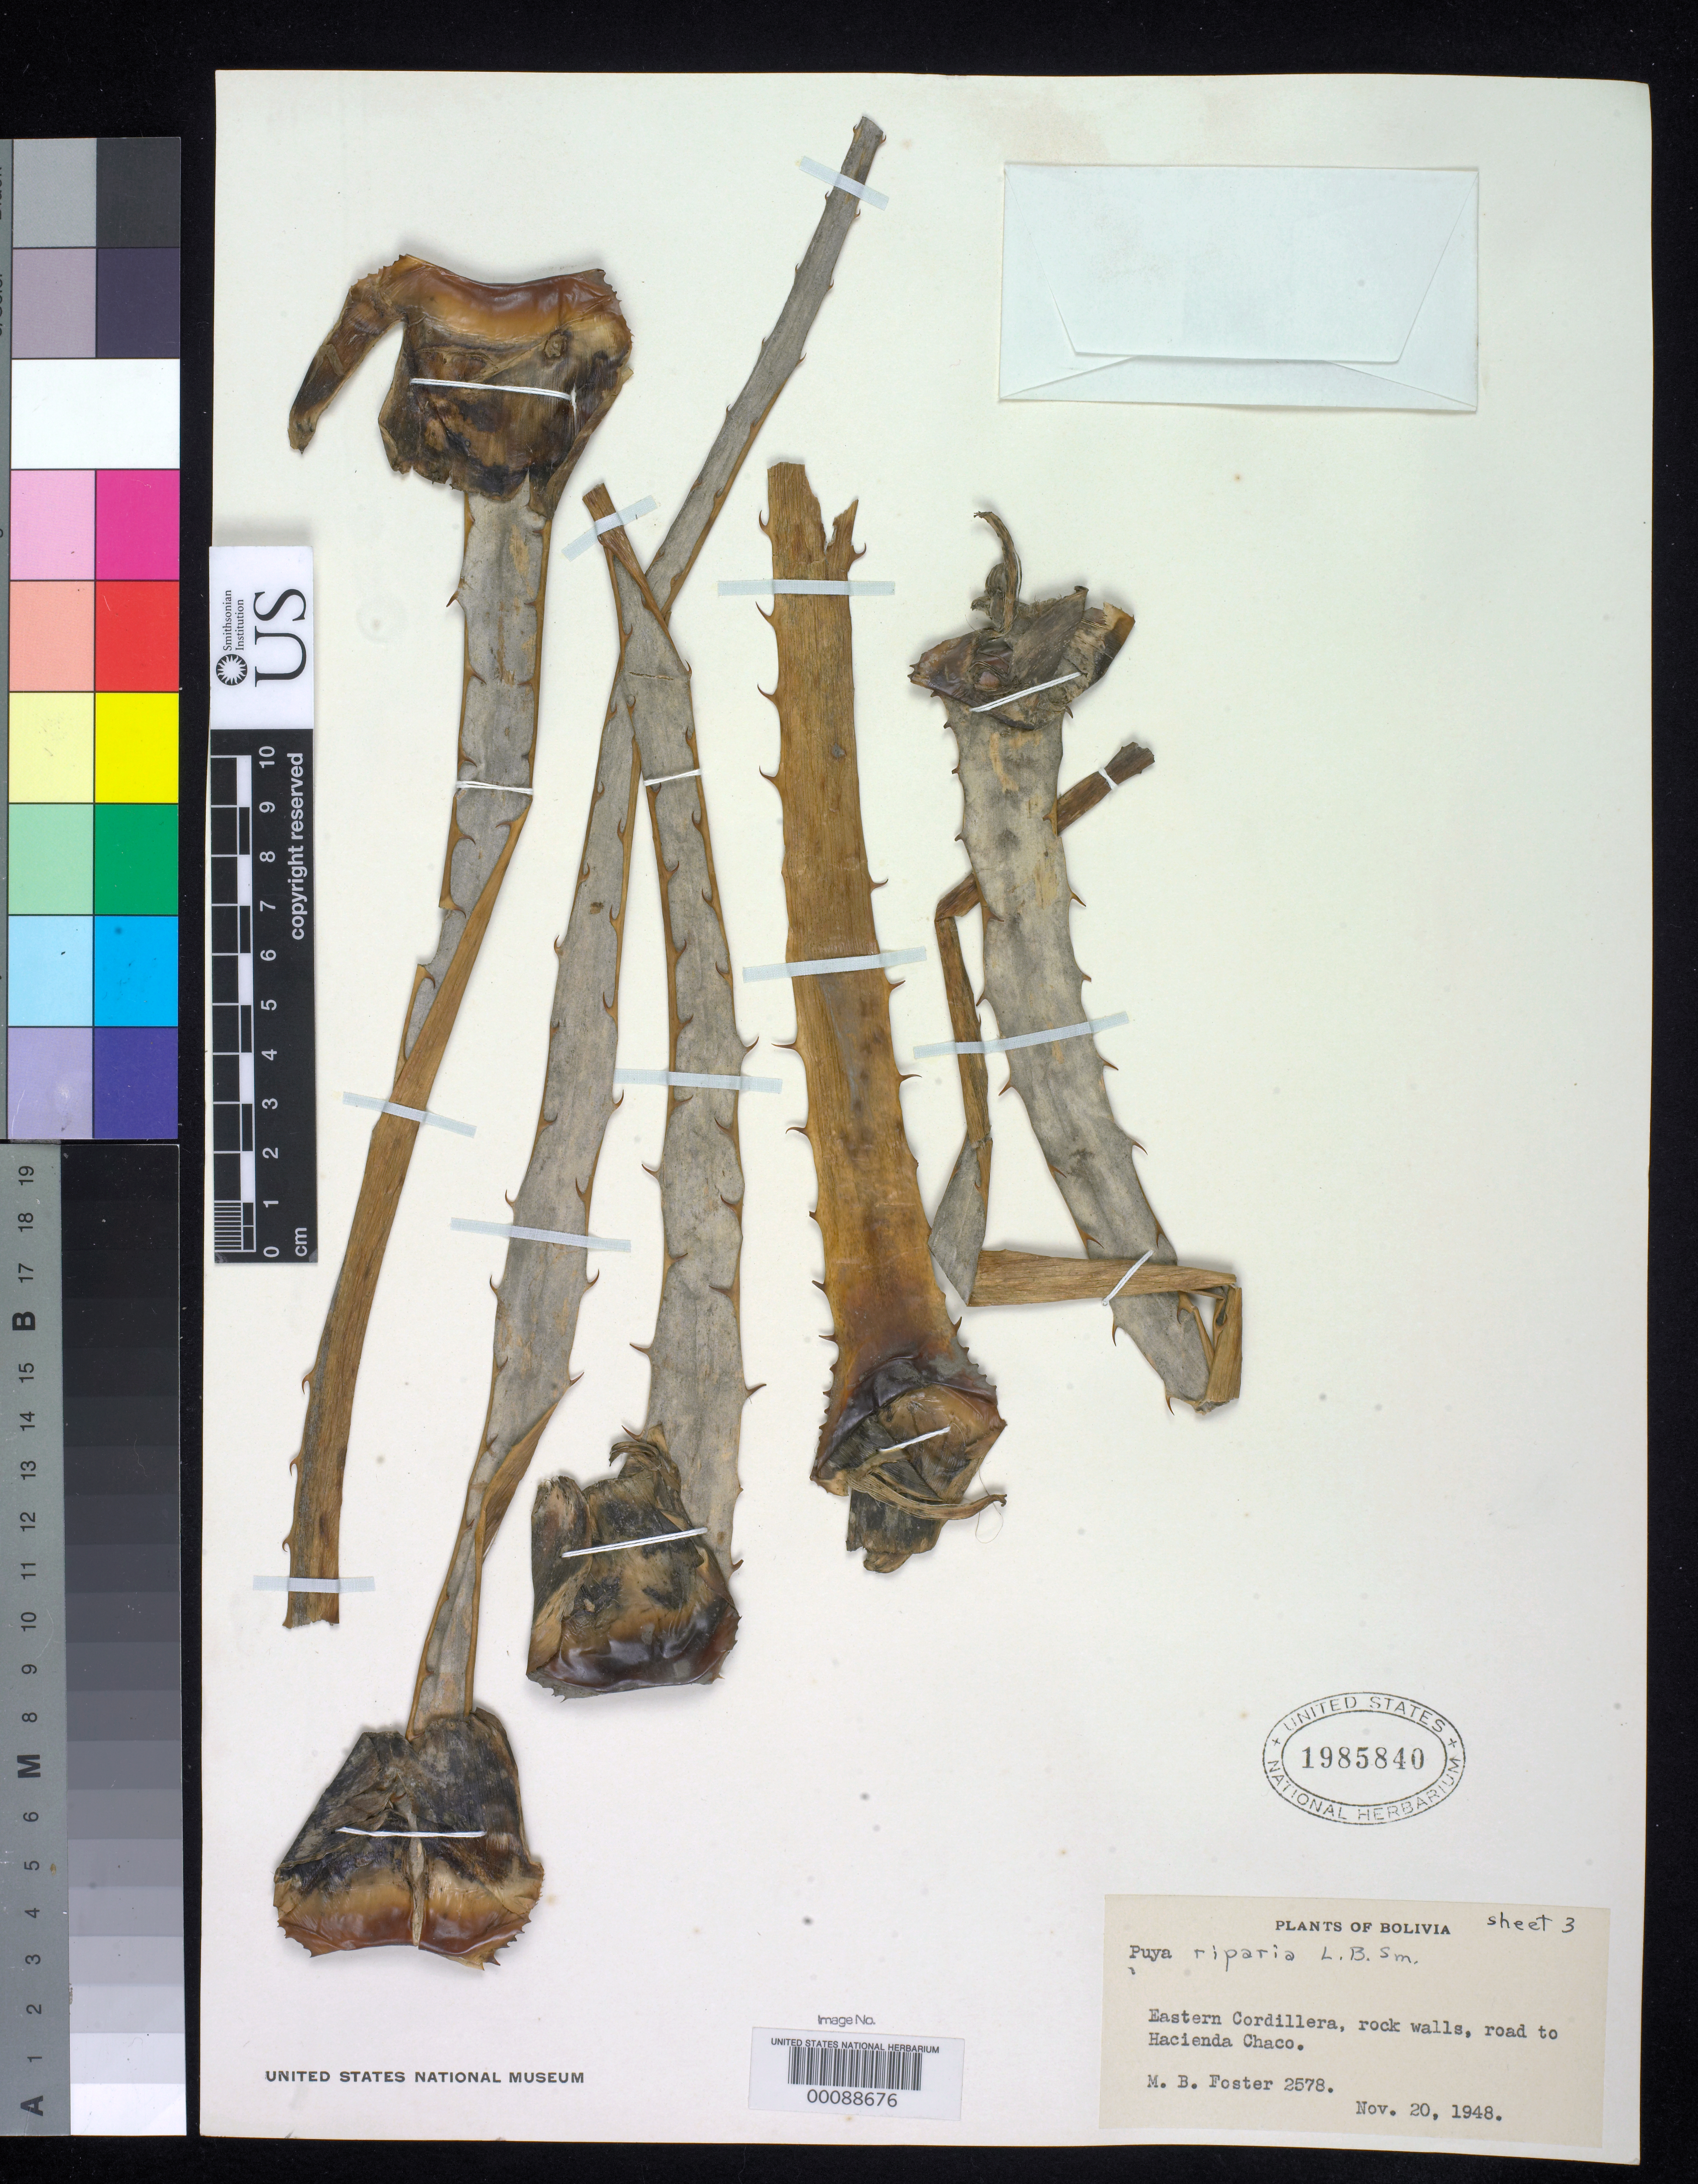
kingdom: Plantae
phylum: Tracheophyta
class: Liliopsida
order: Poales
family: Bromeliaceae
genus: Puya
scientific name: Puya riparia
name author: L.B. Sm.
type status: Holotype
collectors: M. B. Foster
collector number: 2578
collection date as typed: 20 Nov 1948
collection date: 1948-11-20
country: Bolivia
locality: Road to Hacienda Chaco.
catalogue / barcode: US 1985840